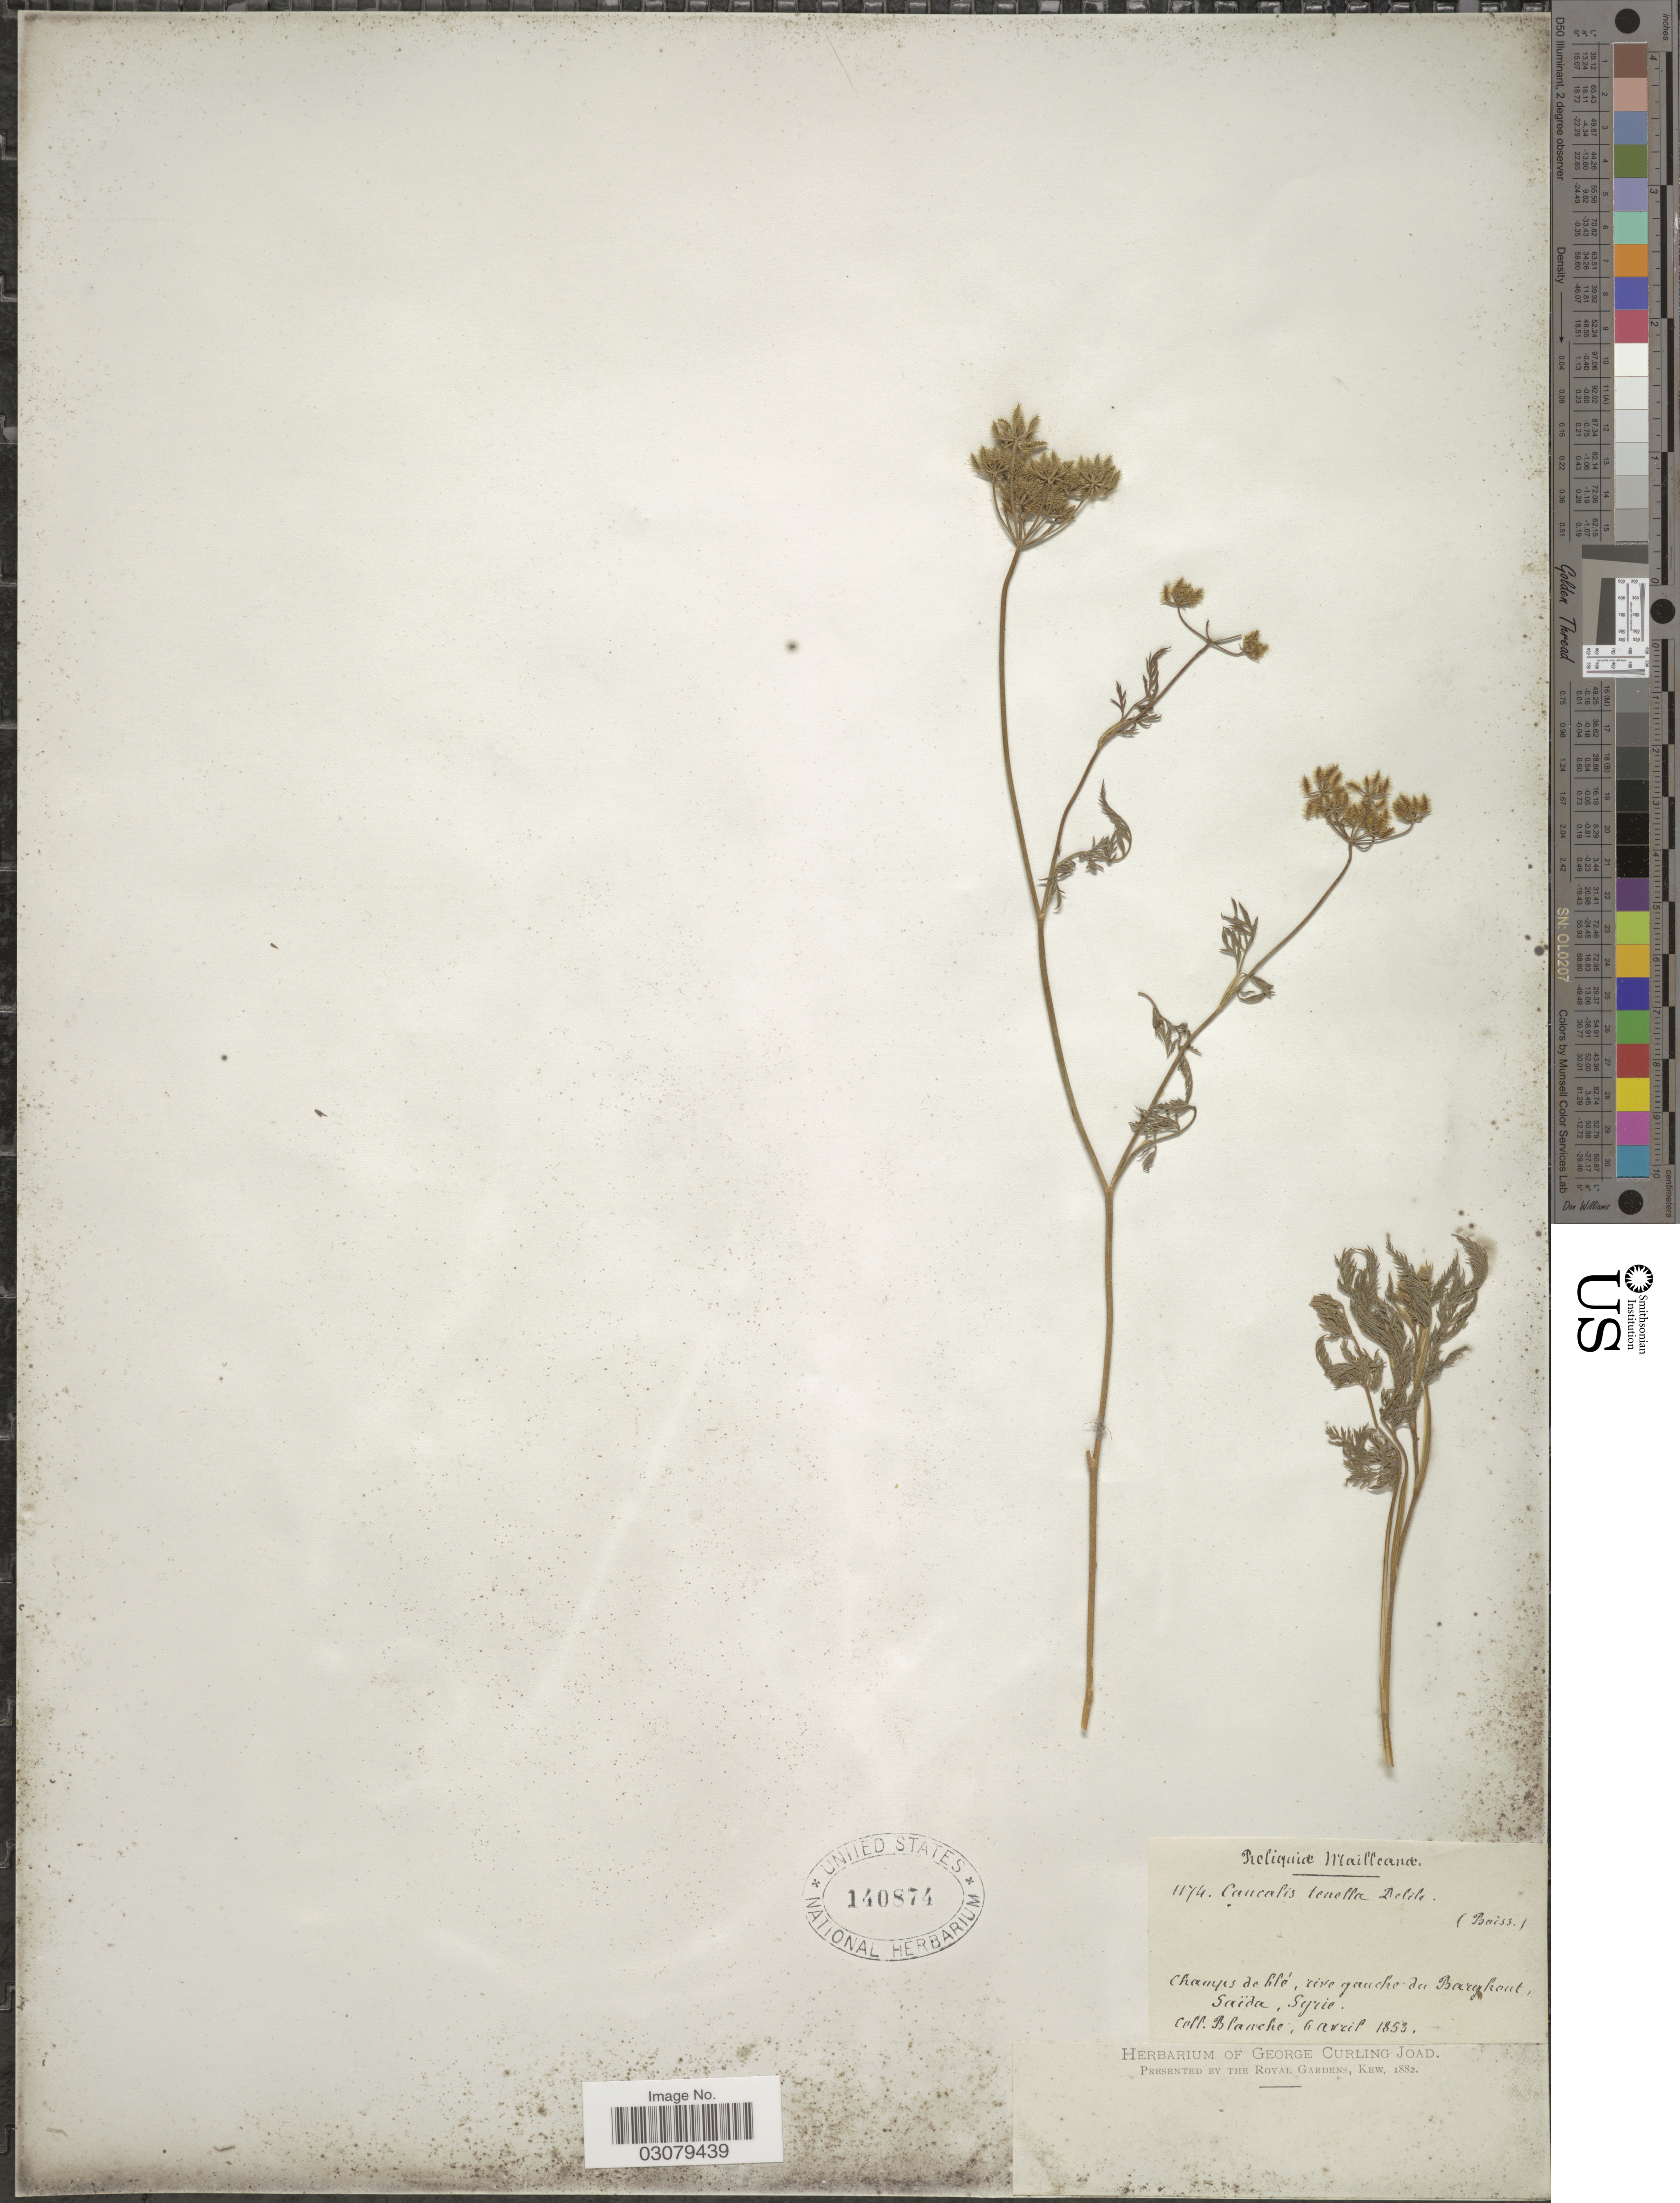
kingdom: Plantae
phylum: Tracheophyta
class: Magnoliopsida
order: Apiales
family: Apiaceae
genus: Torilis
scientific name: Torilis tenella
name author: (Delile) Rchb. f.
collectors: -. Blanche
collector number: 1174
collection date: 1853-04-06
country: Syria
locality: Champs de blé, rive gauche du Barghout, Saïda.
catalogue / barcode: US 140874